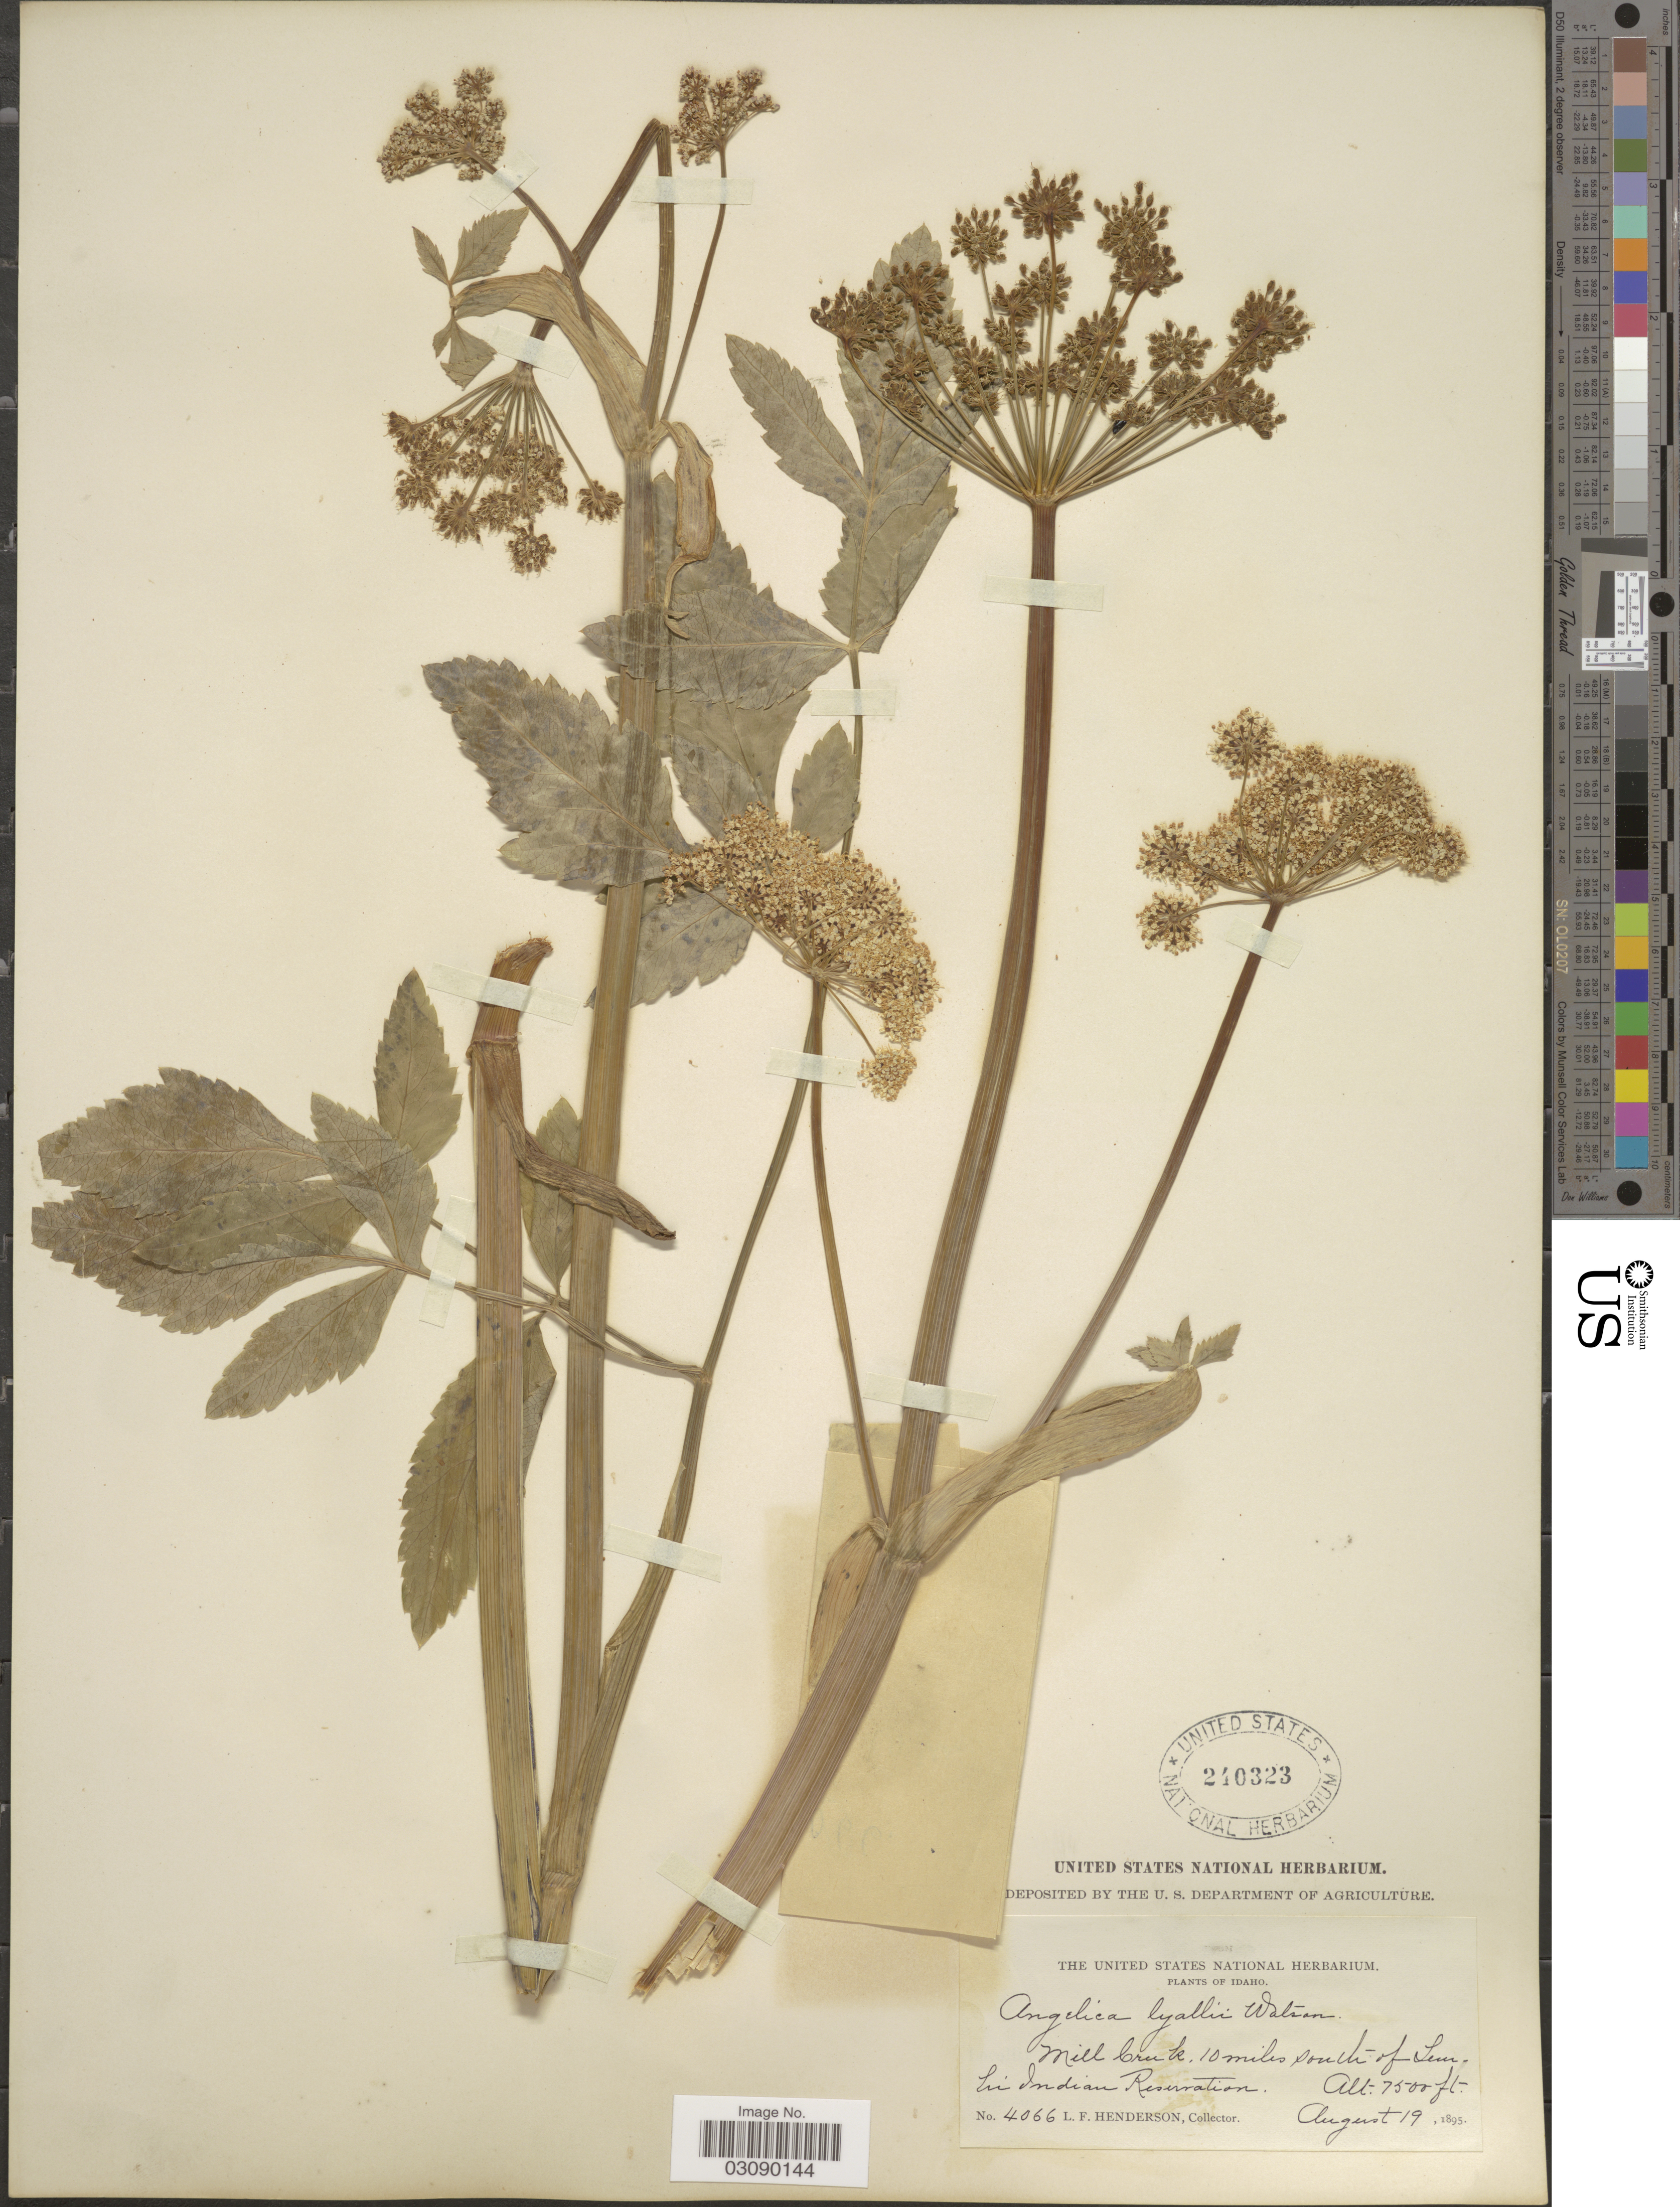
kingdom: Plantae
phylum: Tracheophyta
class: Magnoliopsida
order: Apiales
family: Apiaceae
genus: Angelica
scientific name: Angelica arguta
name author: Nutt.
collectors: L. Henderson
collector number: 4066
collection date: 1895-08-19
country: United States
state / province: Idaho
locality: Mill Creek, 10 miles south of Lemhi Indian Reservation.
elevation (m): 2286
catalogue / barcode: US 240323